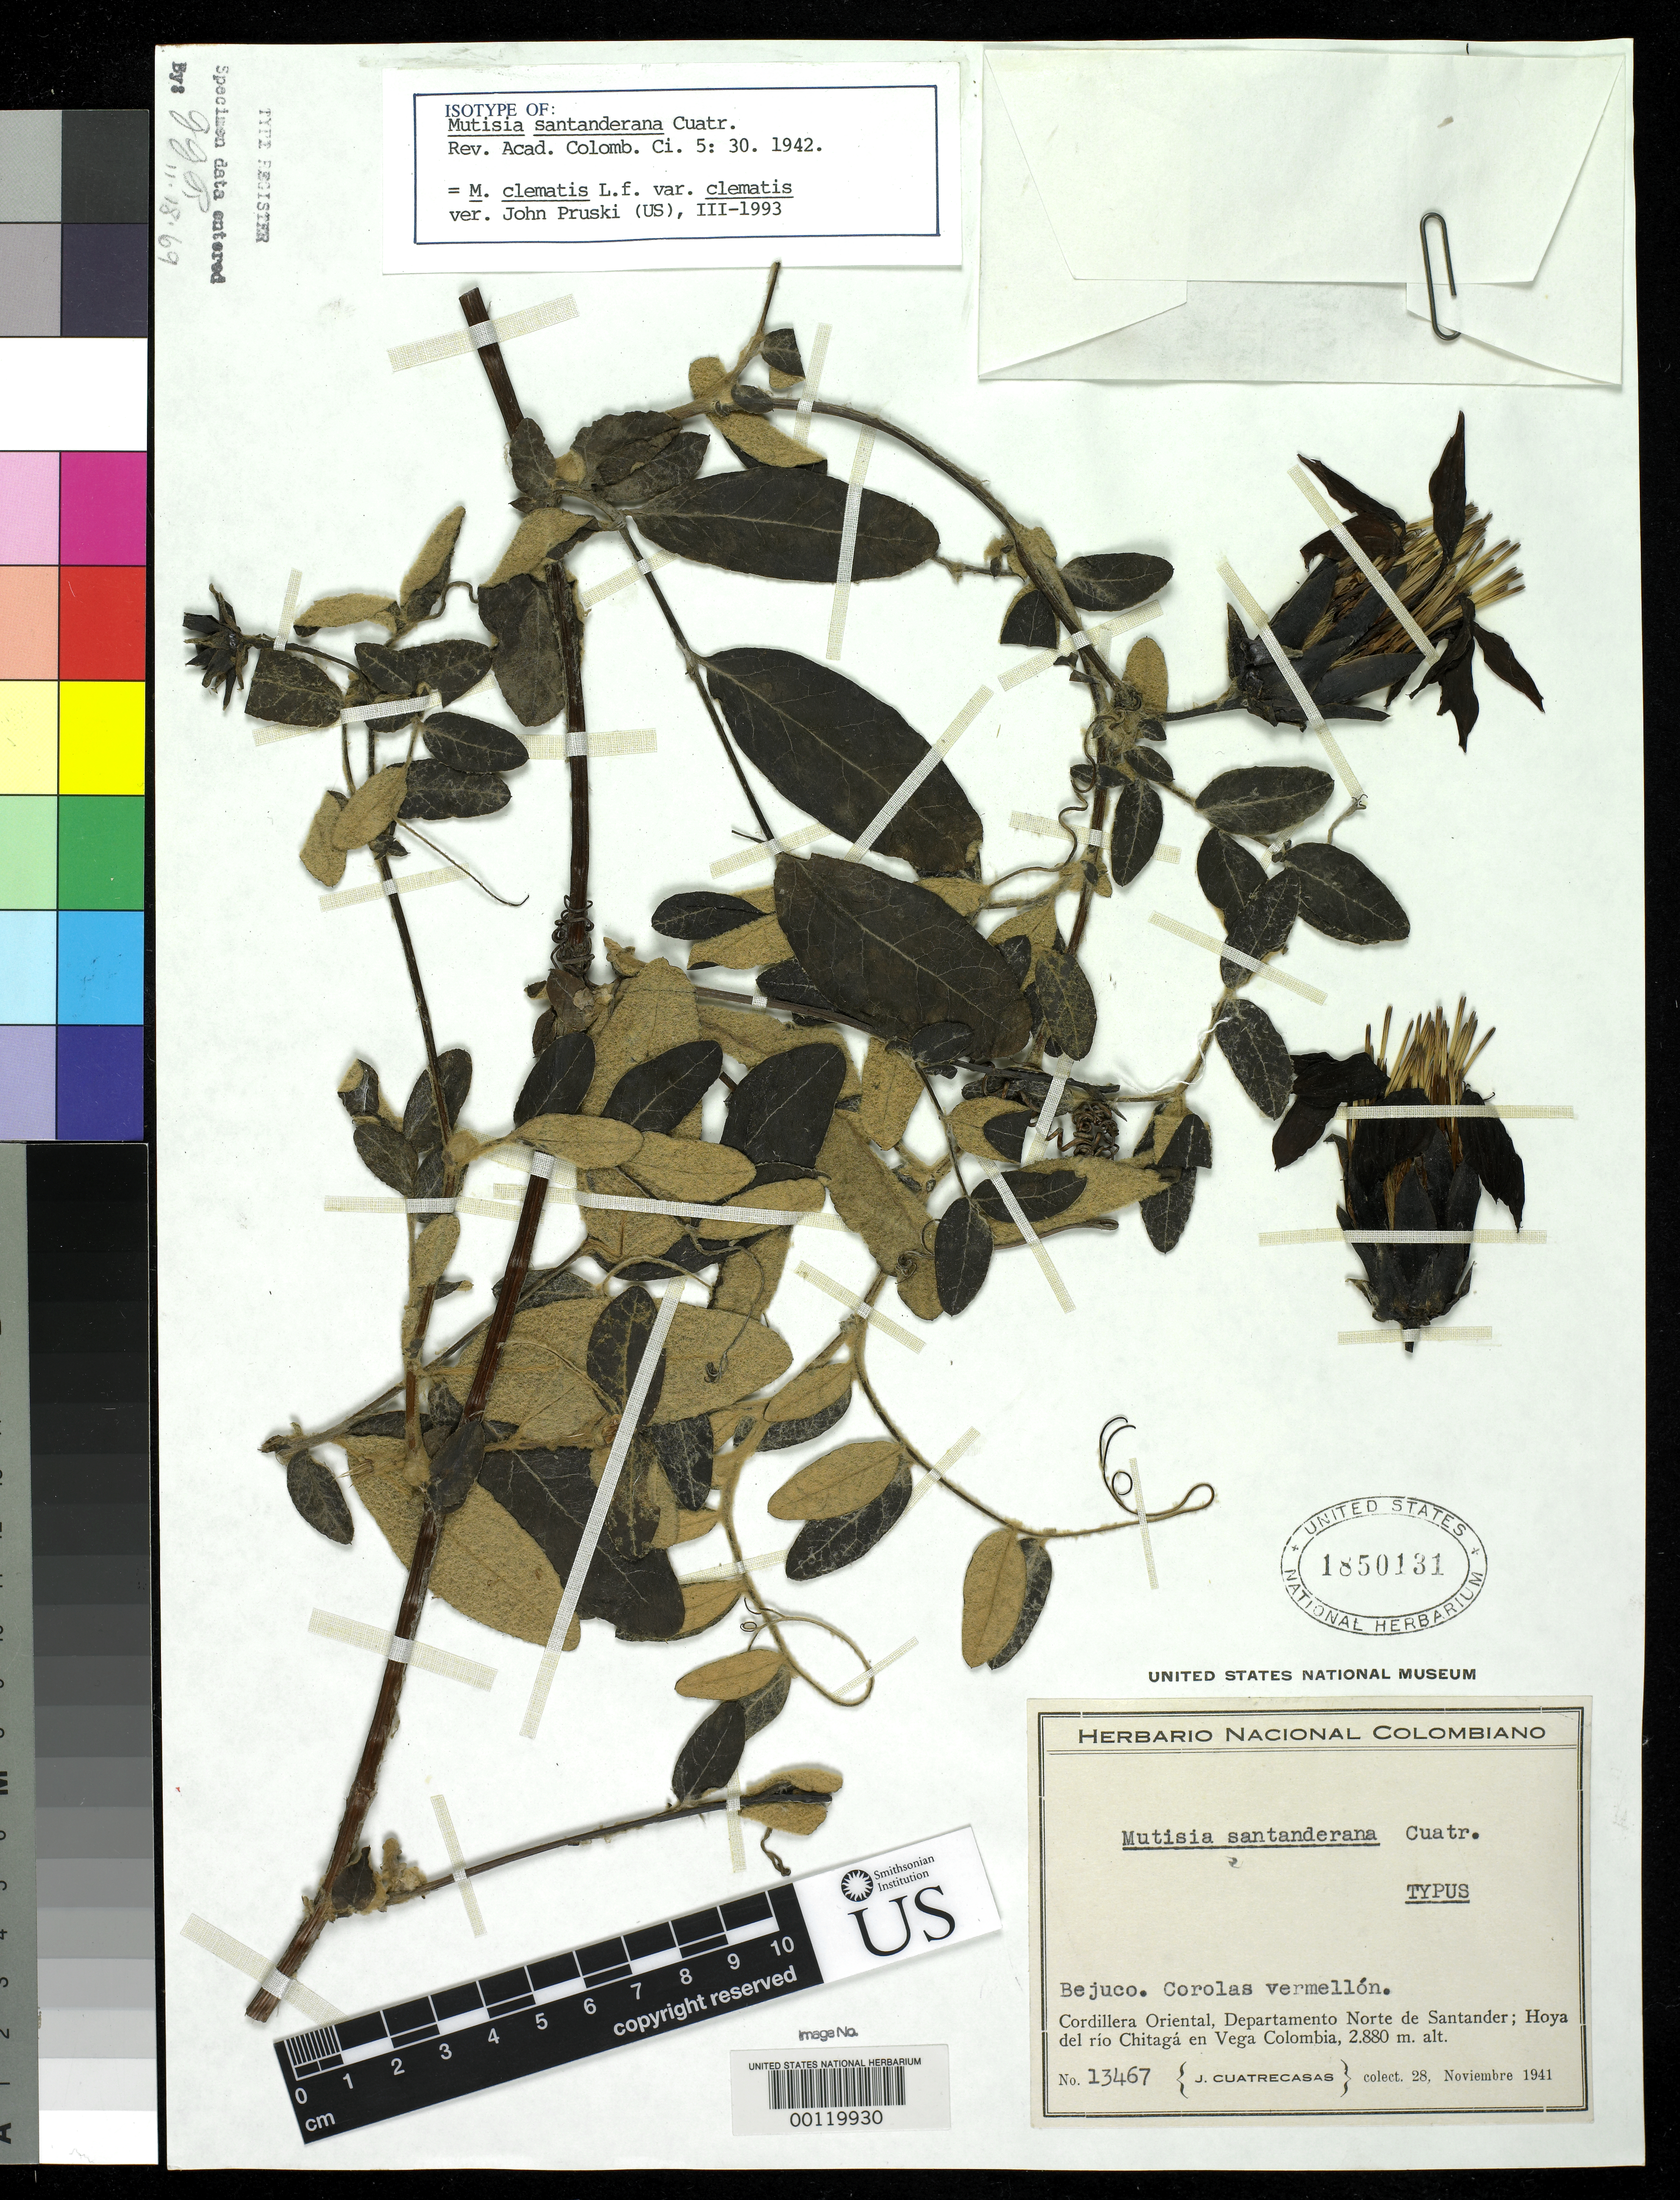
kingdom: Plantae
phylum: Tracheophyta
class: Magnoliopsida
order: Asterales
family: Asteraceae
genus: Mutisia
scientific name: Mutisia santanderana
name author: Cuatrec.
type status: Isotype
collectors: J. Cuatrecasas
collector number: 13467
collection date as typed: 28 Nov 1941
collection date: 1941-11-28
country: Colombia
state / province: Norte de Santander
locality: Vega Colombia, Cordillera Oriental, Rio Chitaga.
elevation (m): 2880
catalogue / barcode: US 1850131